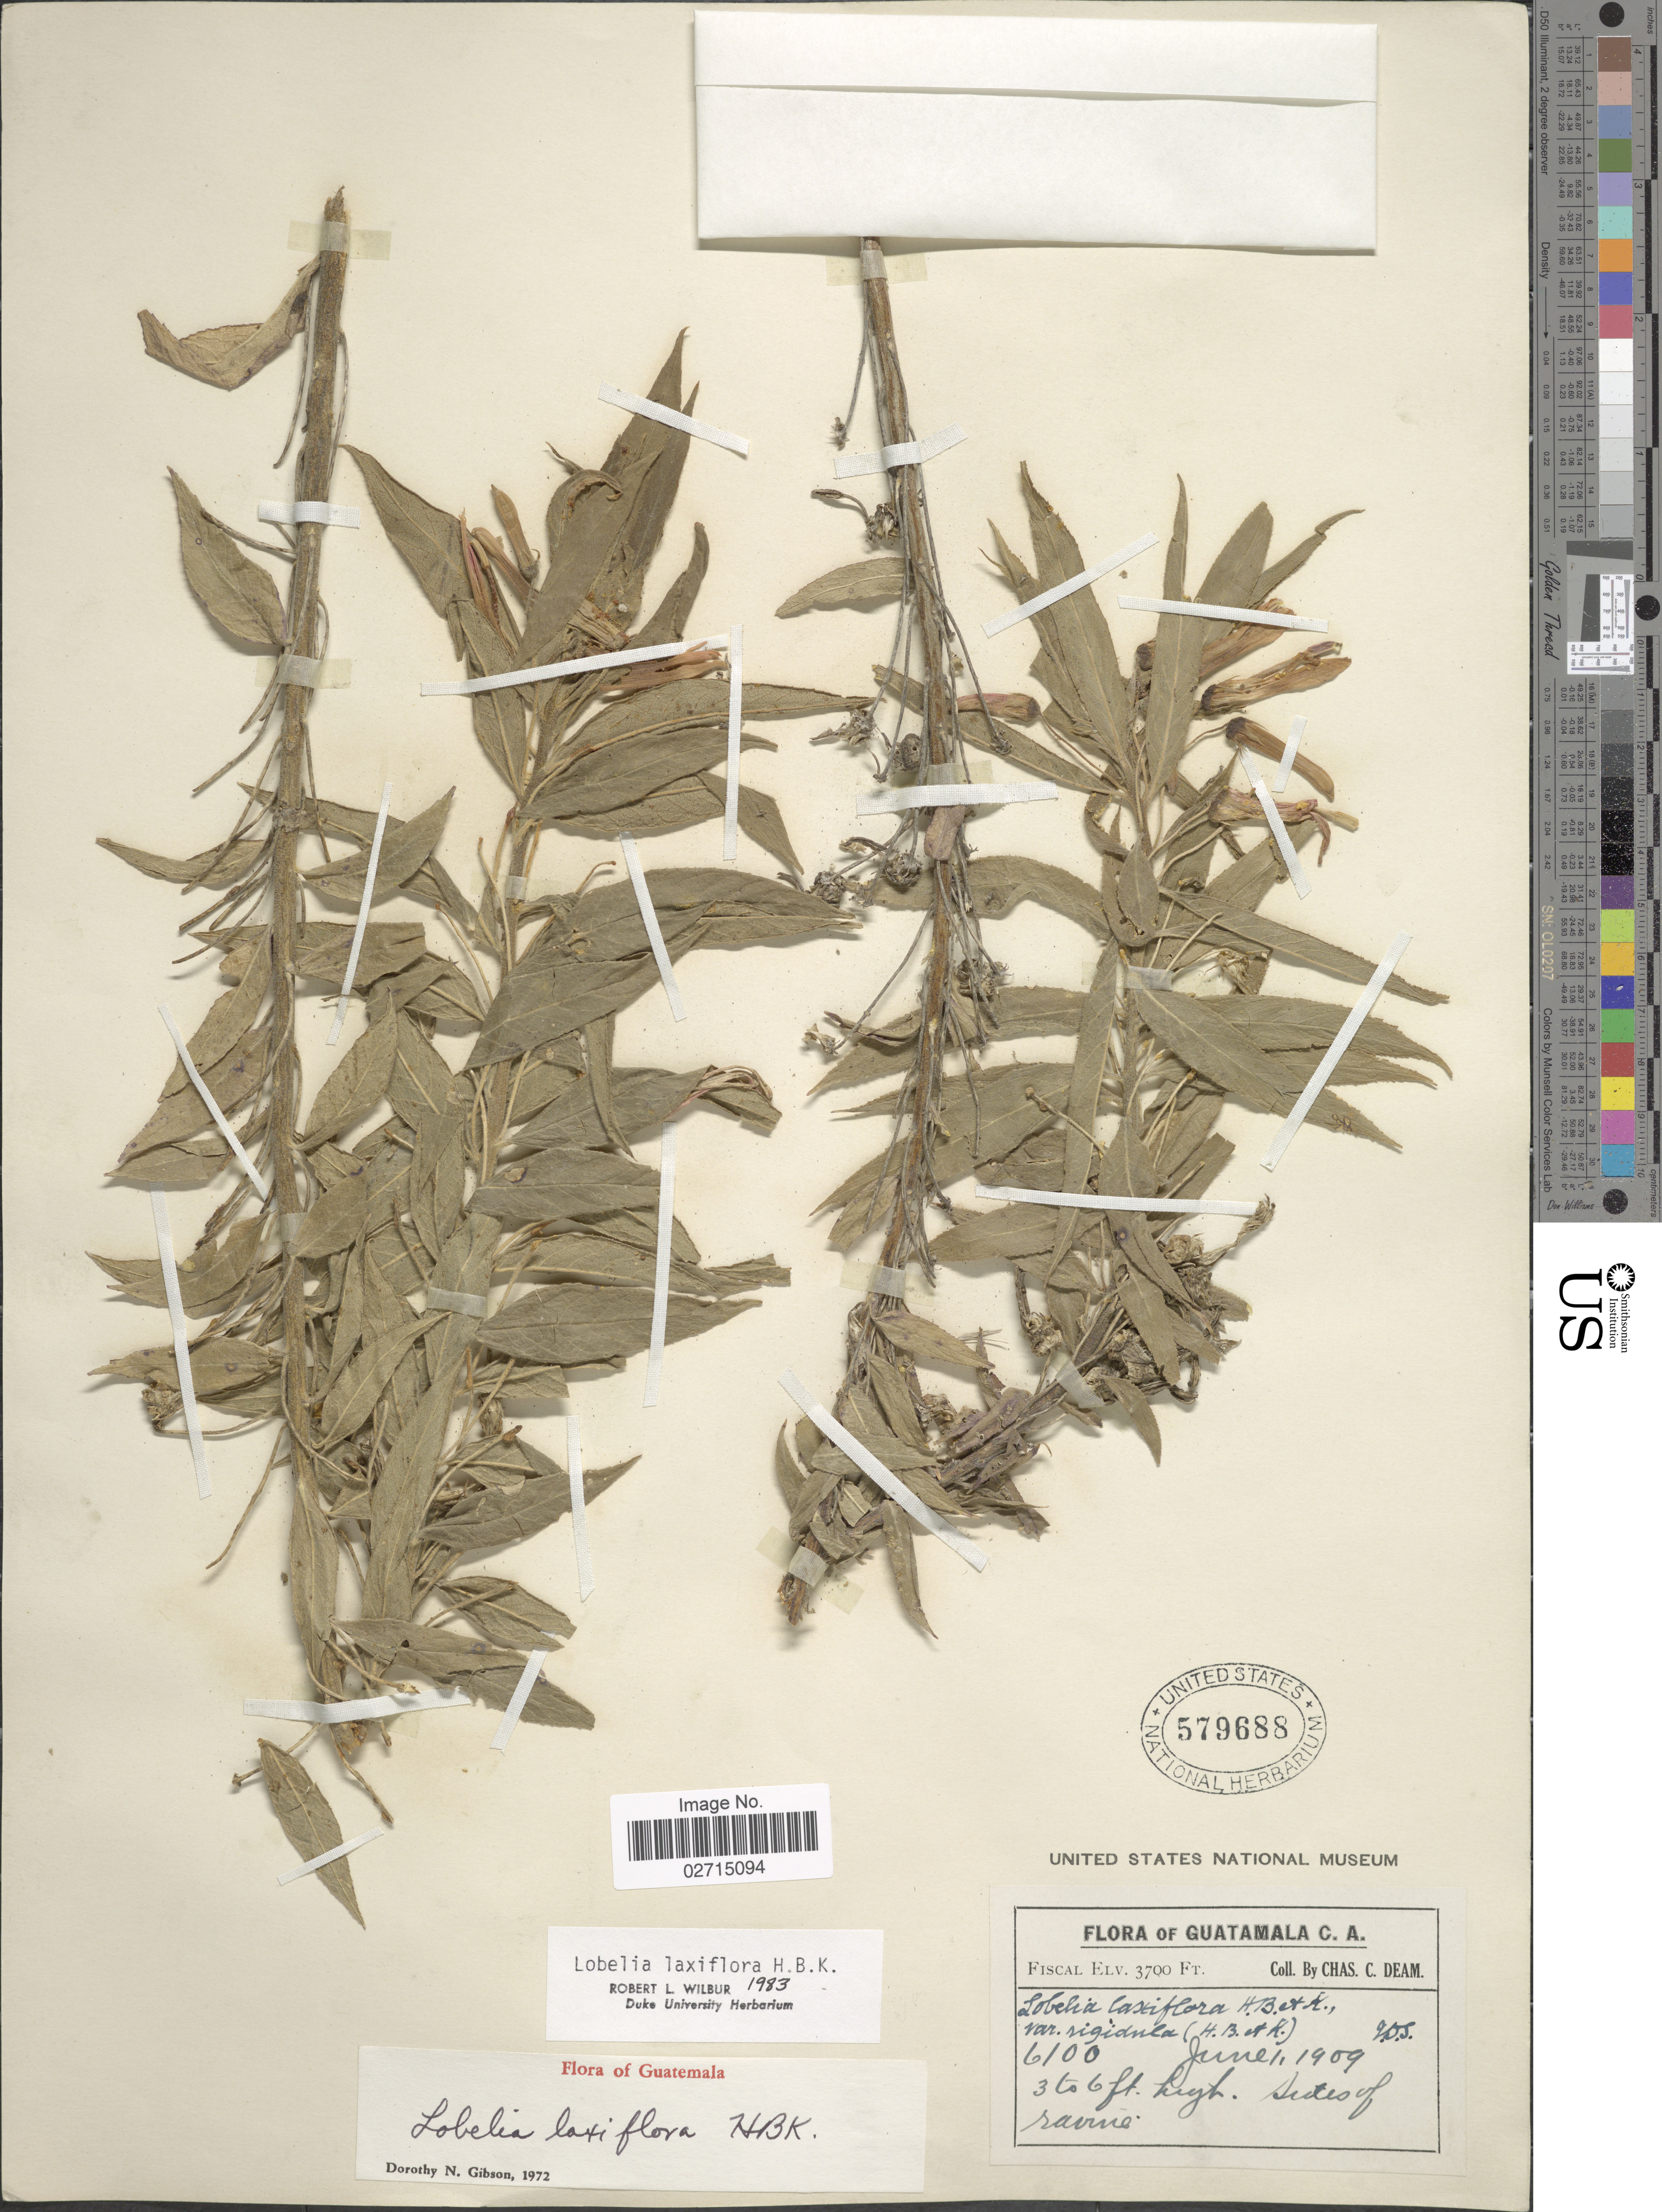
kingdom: Plantae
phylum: Tracheophyta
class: Magnoliopsida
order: Asterales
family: Campanulaceae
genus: Lobelia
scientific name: Lobelia laxiflora subsp. laxiflora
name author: Kunth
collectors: C. Deam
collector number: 6100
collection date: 1909-06-01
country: Guatemala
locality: Fiscal, sides of ravine.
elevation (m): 1128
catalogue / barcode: US 579688